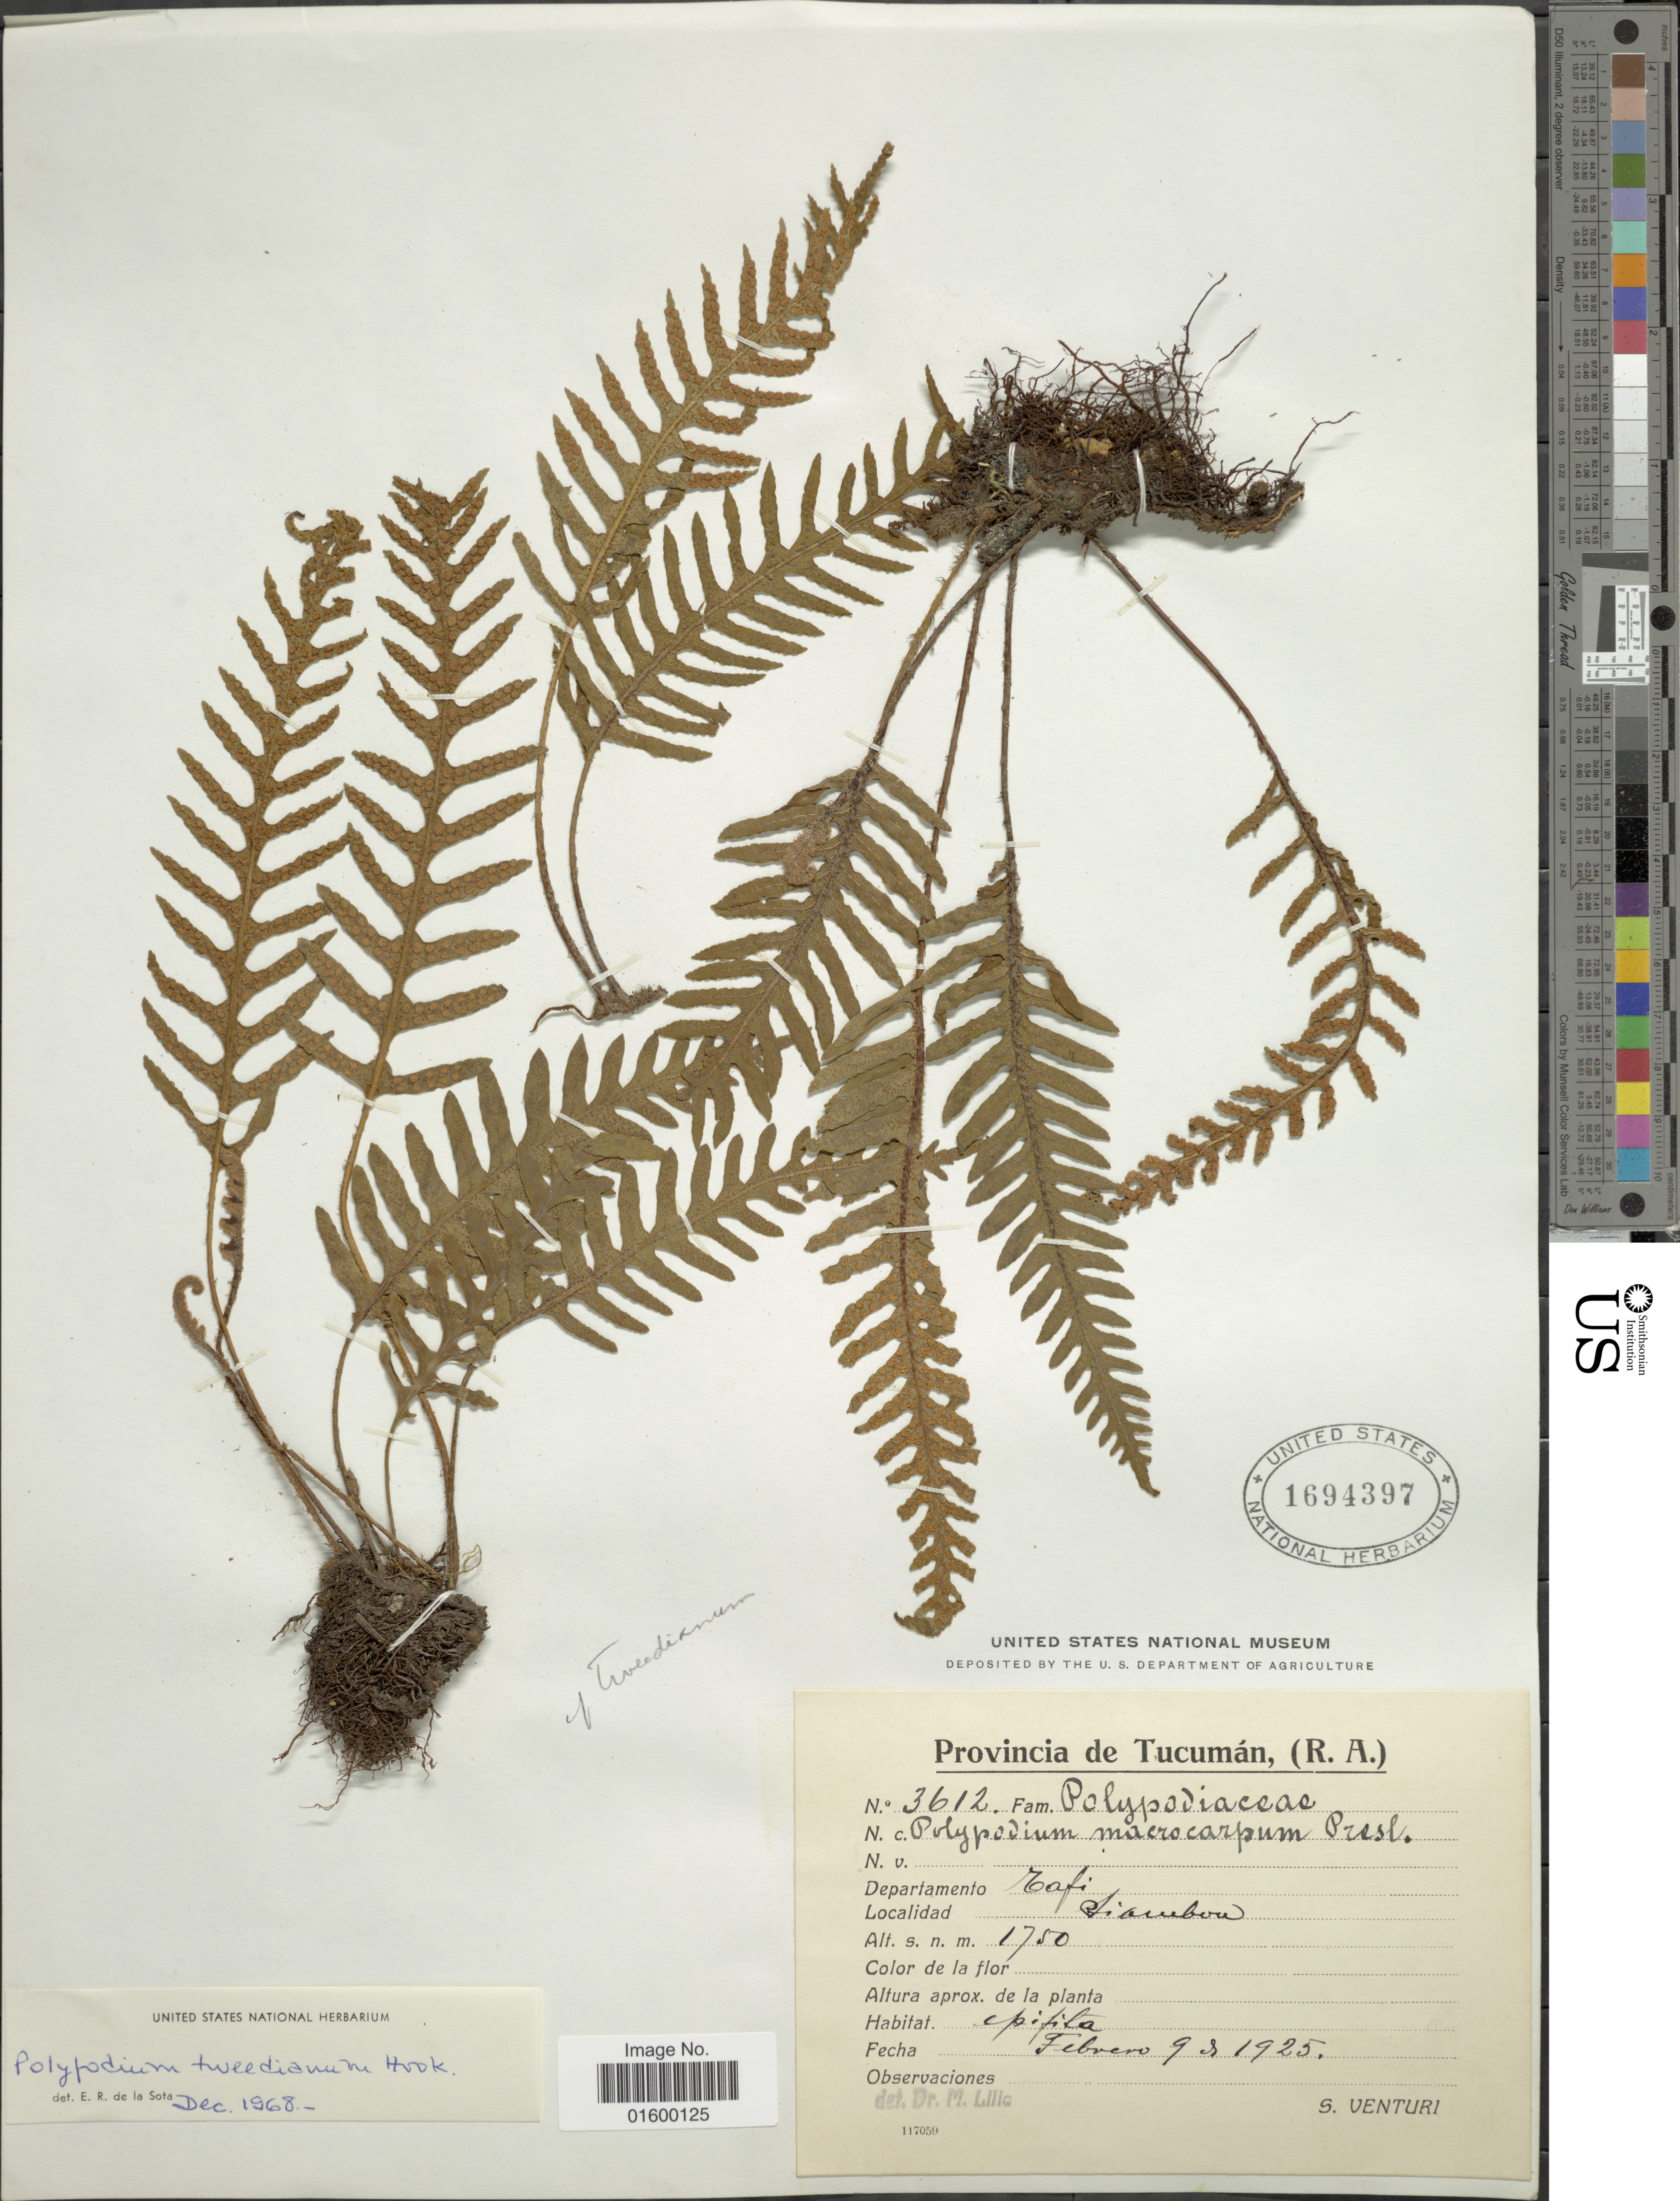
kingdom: Plantae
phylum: Tracheophyta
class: Polypodiopsida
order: Polypodiales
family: Polypodiaceae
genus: Pleopeltis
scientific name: Pleopeltis tweediana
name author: (Hook.) A.R. Sm.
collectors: S. Venturi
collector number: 3612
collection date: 1925-02-09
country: Argentina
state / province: Tucumán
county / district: Tafí Viejo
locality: Siambon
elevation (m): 1750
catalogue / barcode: US 1694397